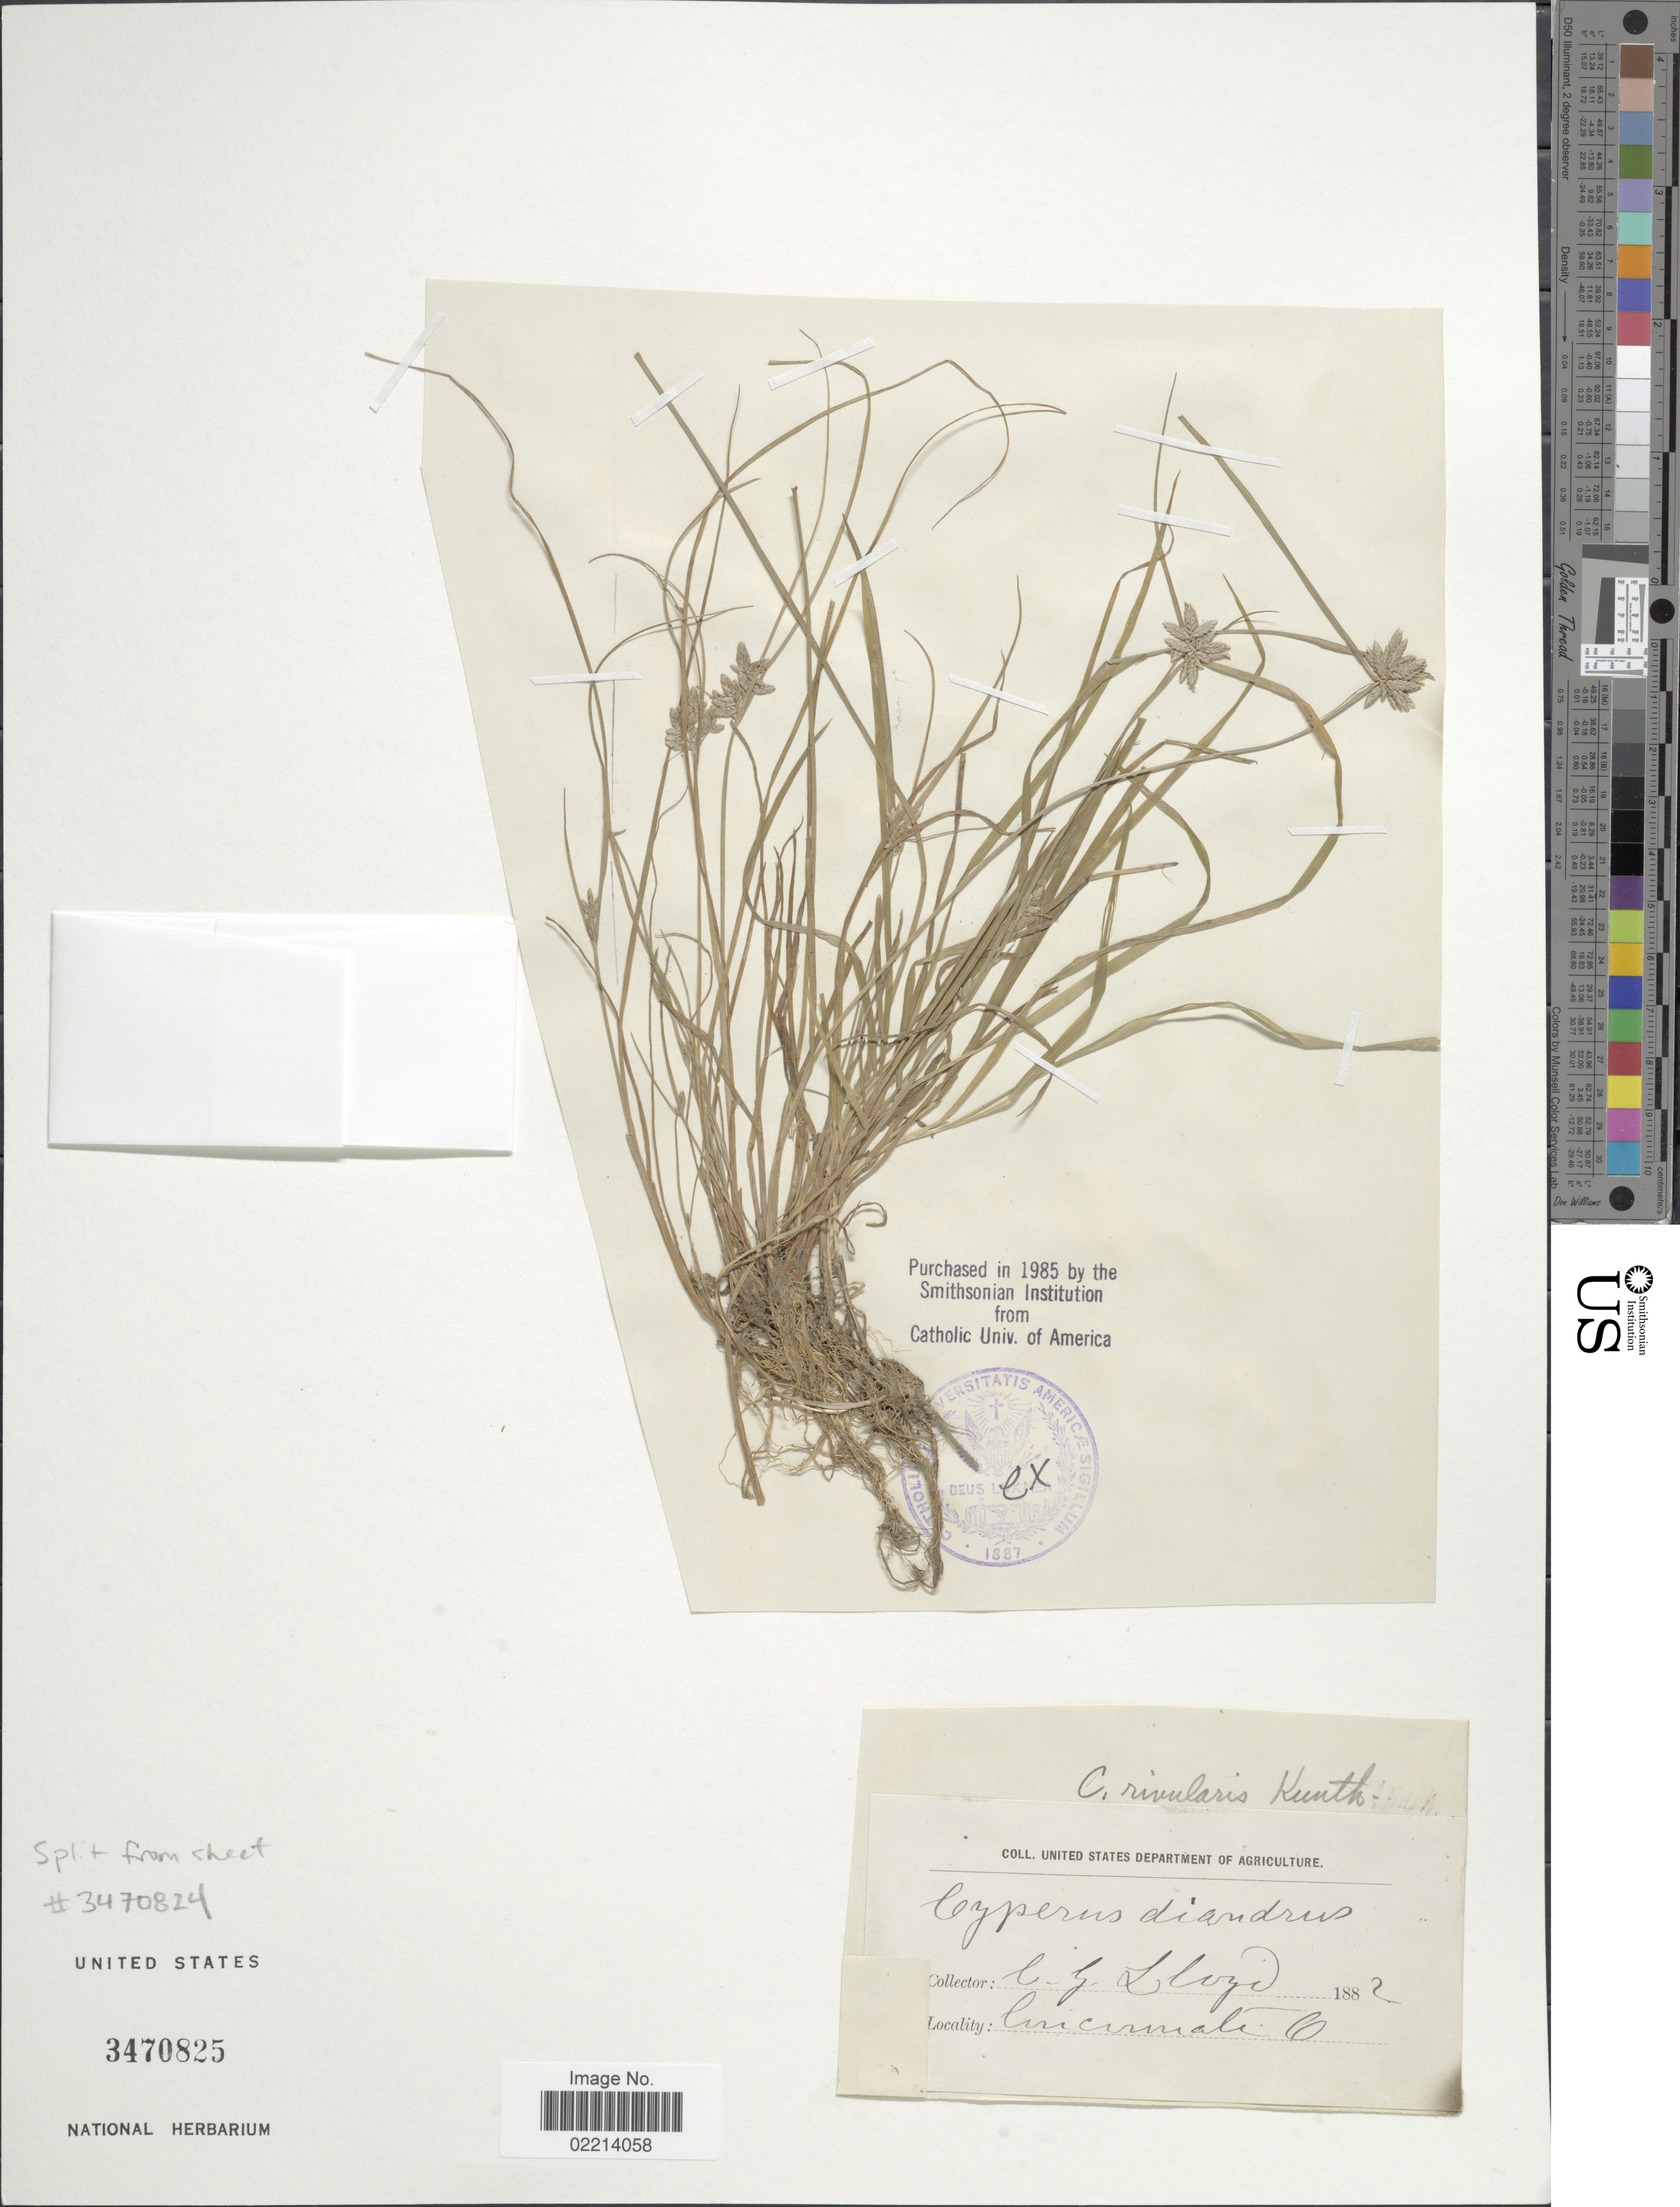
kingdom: Plantae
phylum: Tracheophyta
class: Liliopsida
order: Poales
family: Cyperaceae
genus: Cyperus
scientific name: Cyperus bipartitus Torr.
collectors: C. G. Lloyd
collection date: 1882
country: United States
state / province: Ohio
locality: Cincinnata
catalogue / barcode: US 3470825